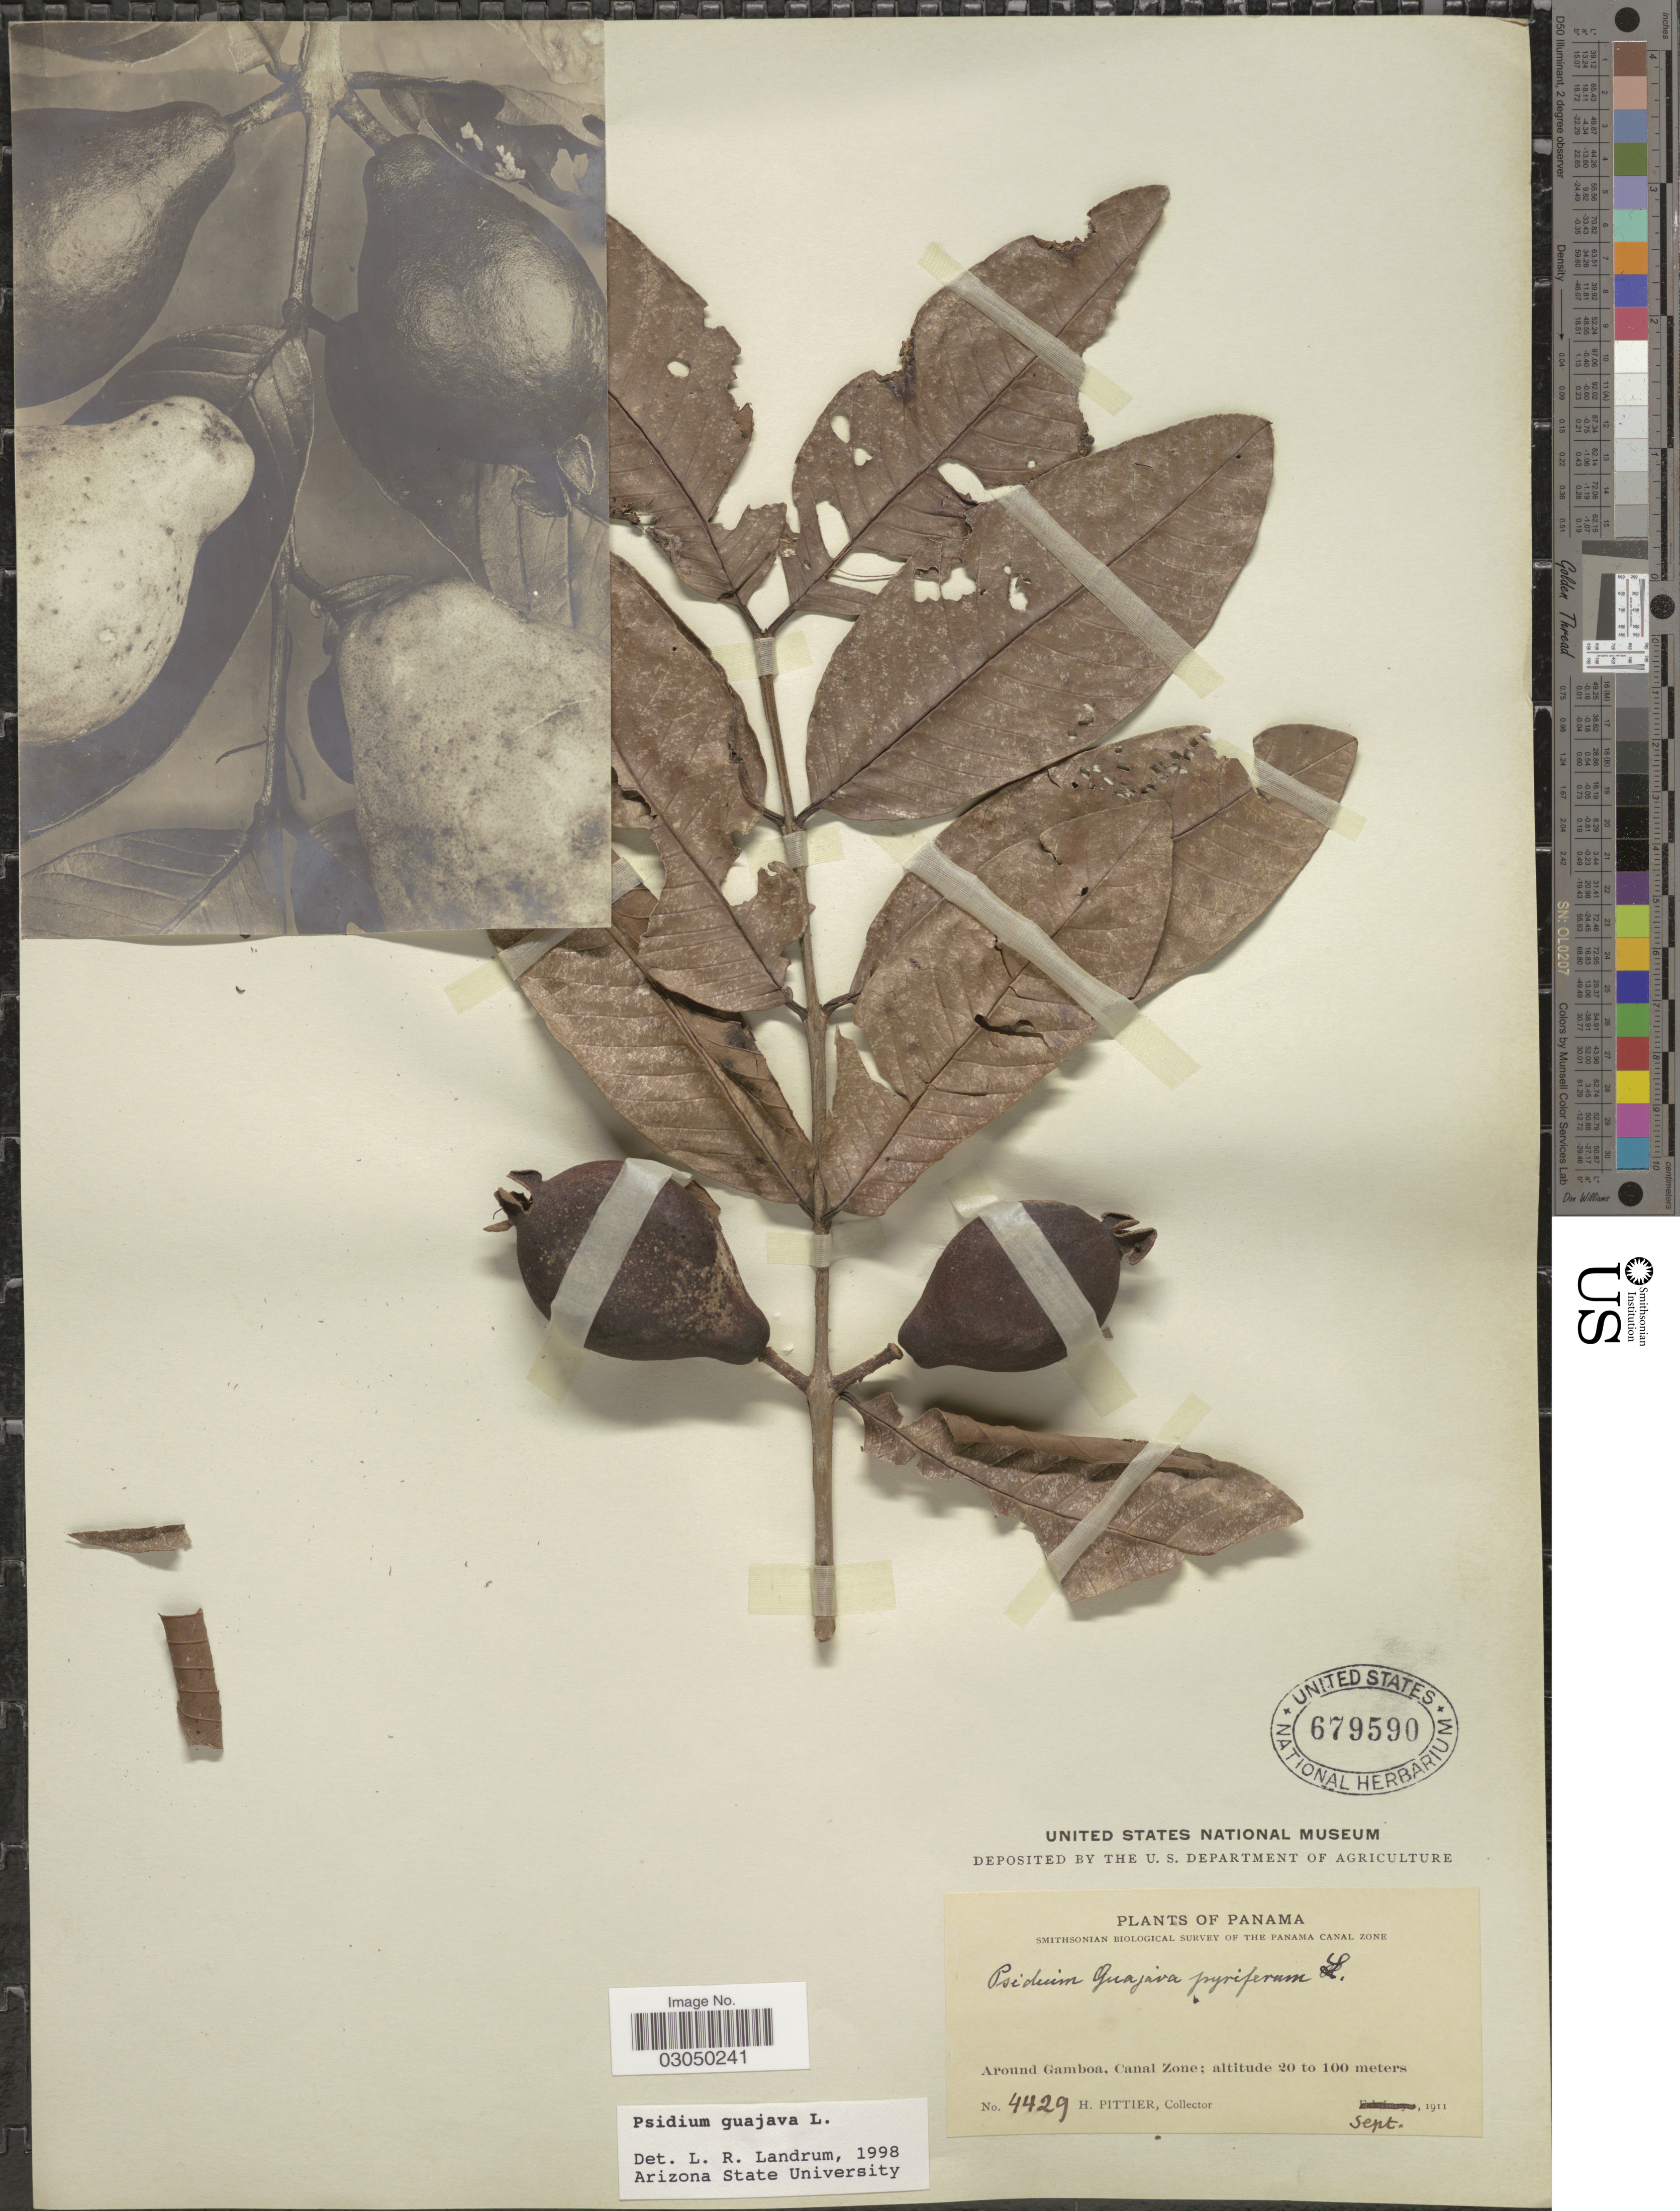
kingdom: Plantae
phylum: Tracheophyta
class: Magnoliopsida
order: Myrtales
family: Myrtaceae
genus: Psidium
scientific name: Psidium guajava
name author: L.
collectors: H. F. Pittier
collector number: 4429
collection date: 1911-09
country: Panama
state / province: Colón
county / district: Canal Zone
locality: Around Gamboa, Canal Zone.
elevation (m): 20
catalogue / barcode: US 679590